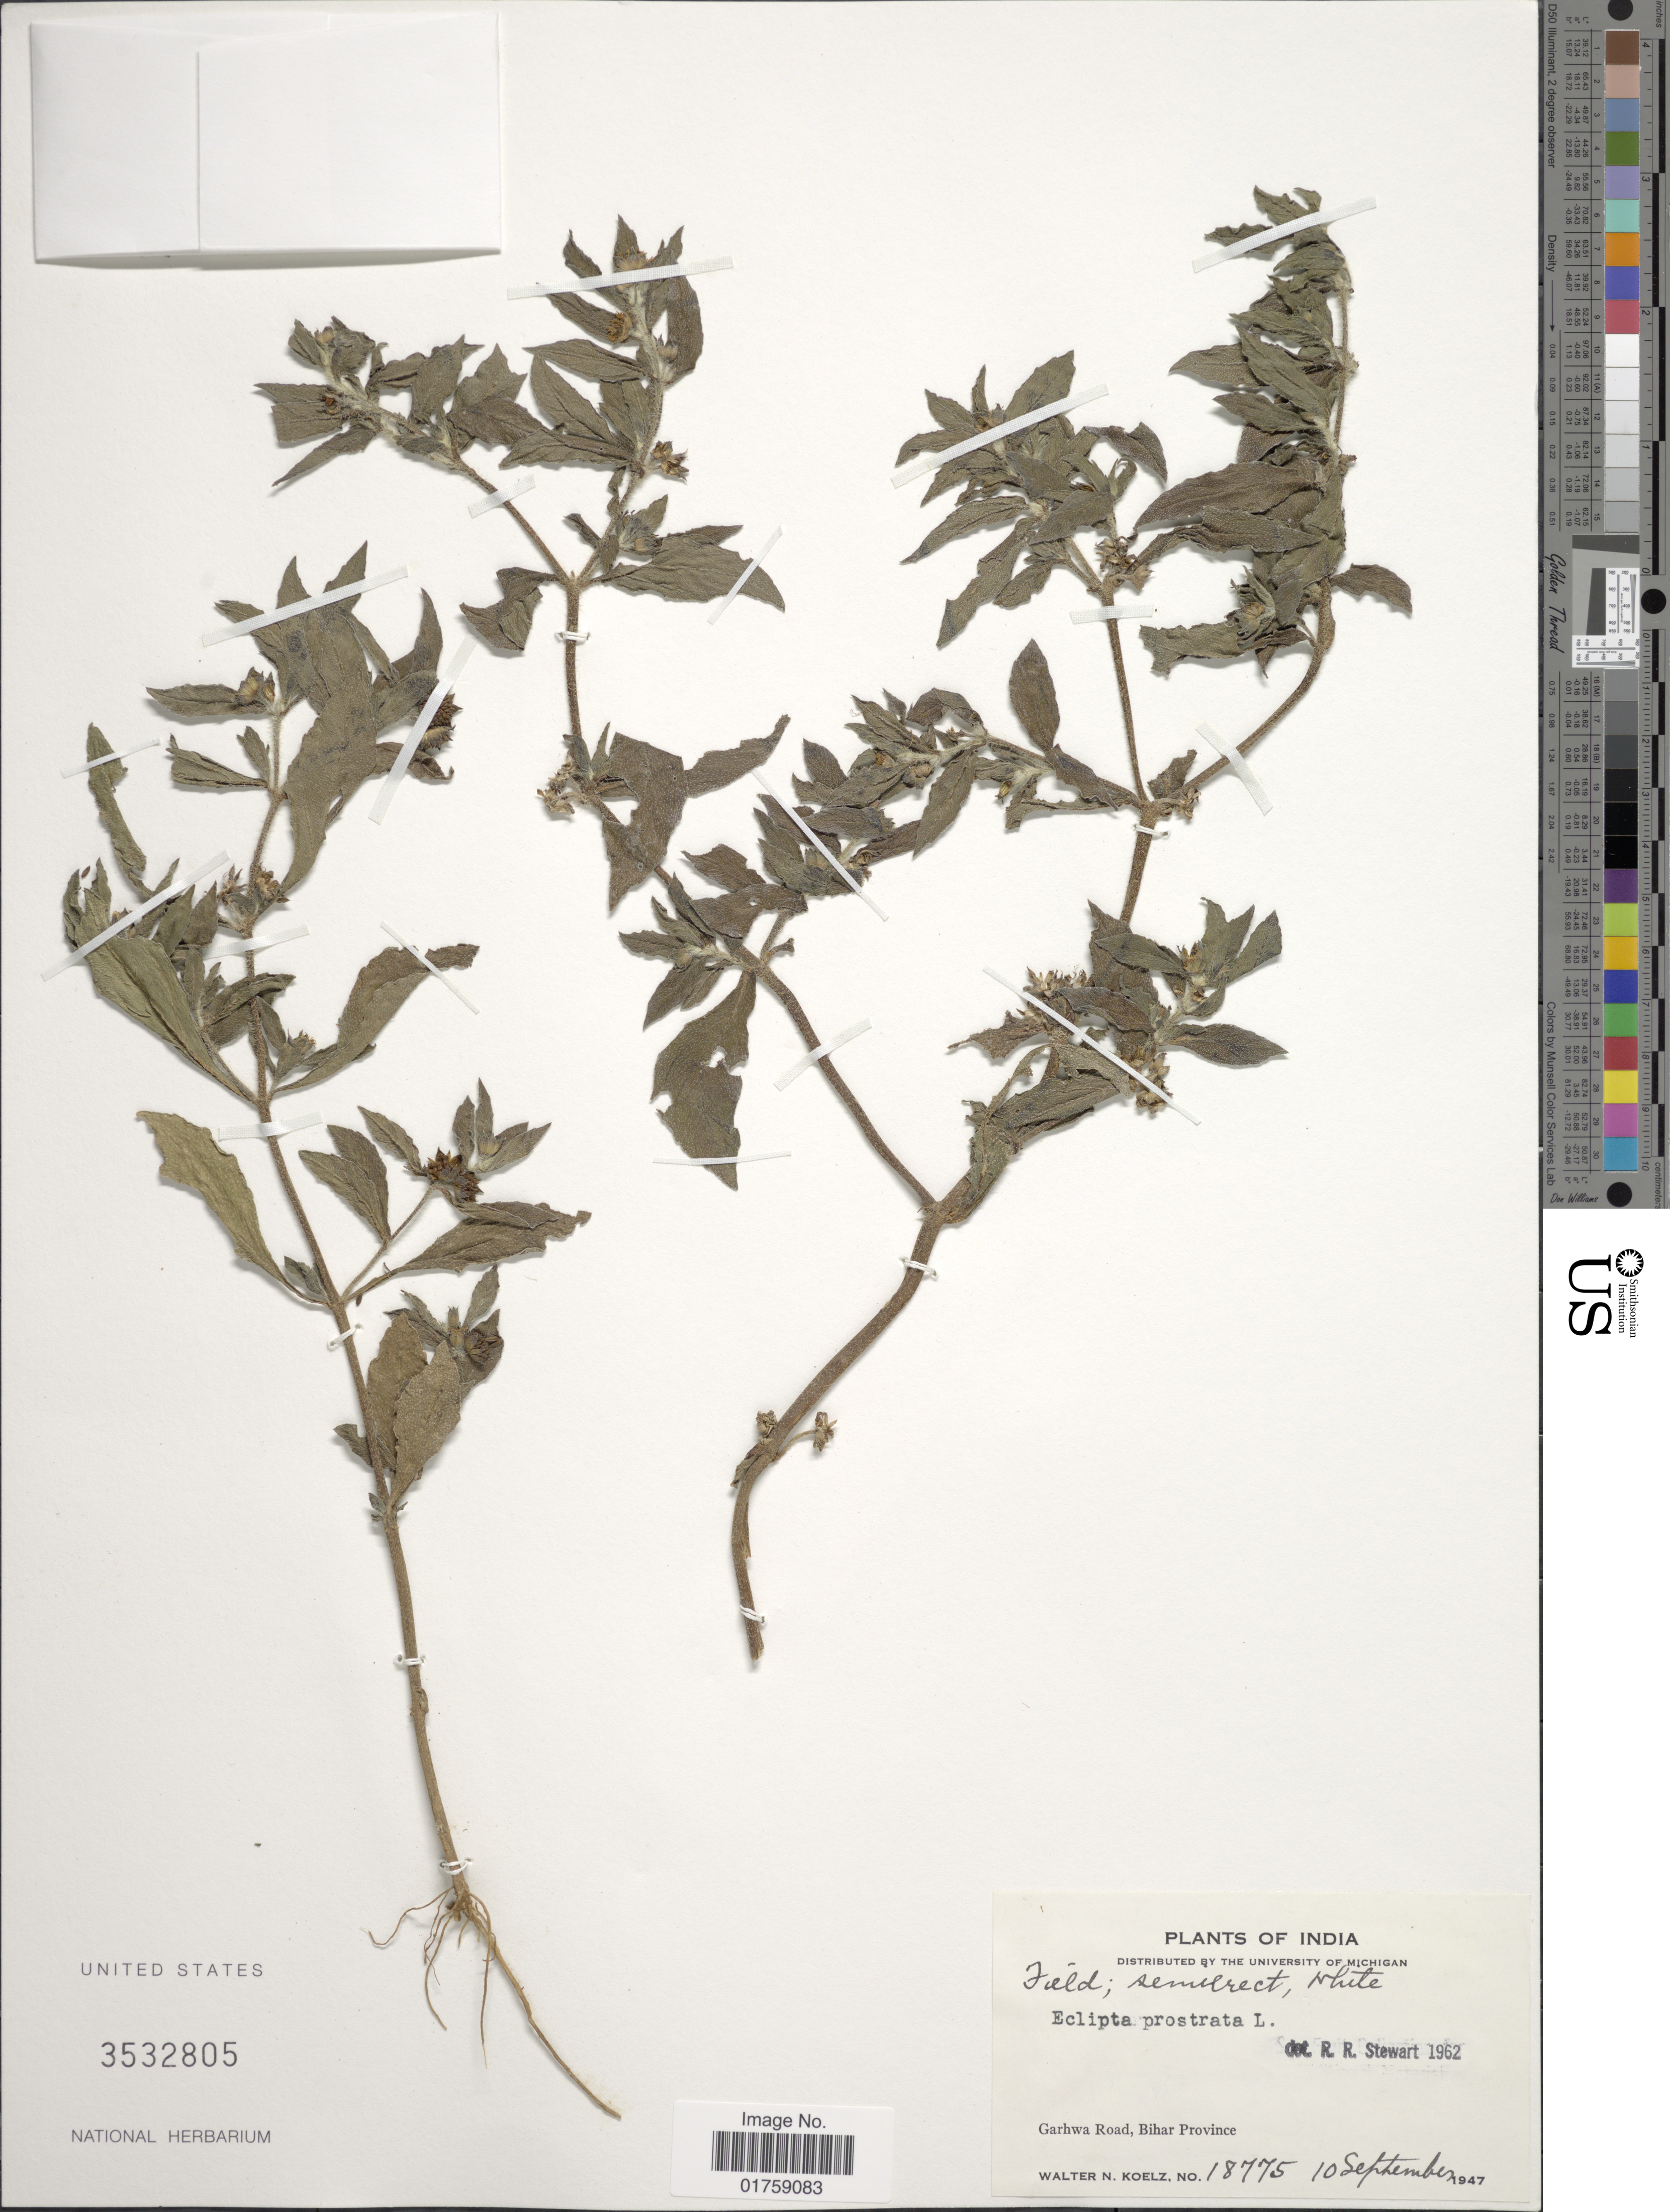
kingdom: Plantae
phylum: Tracheophyta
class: Magnoliopsida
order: Asterales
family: Asteraceae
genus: Eclipta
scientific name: Eclipta prostrata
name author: (L.) L.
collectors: W. N. Koelz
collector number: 18775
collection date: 1947-09-10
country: India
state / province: Bihar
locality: India. Garhwa Road, Bihar Province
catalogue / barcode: US 3532805